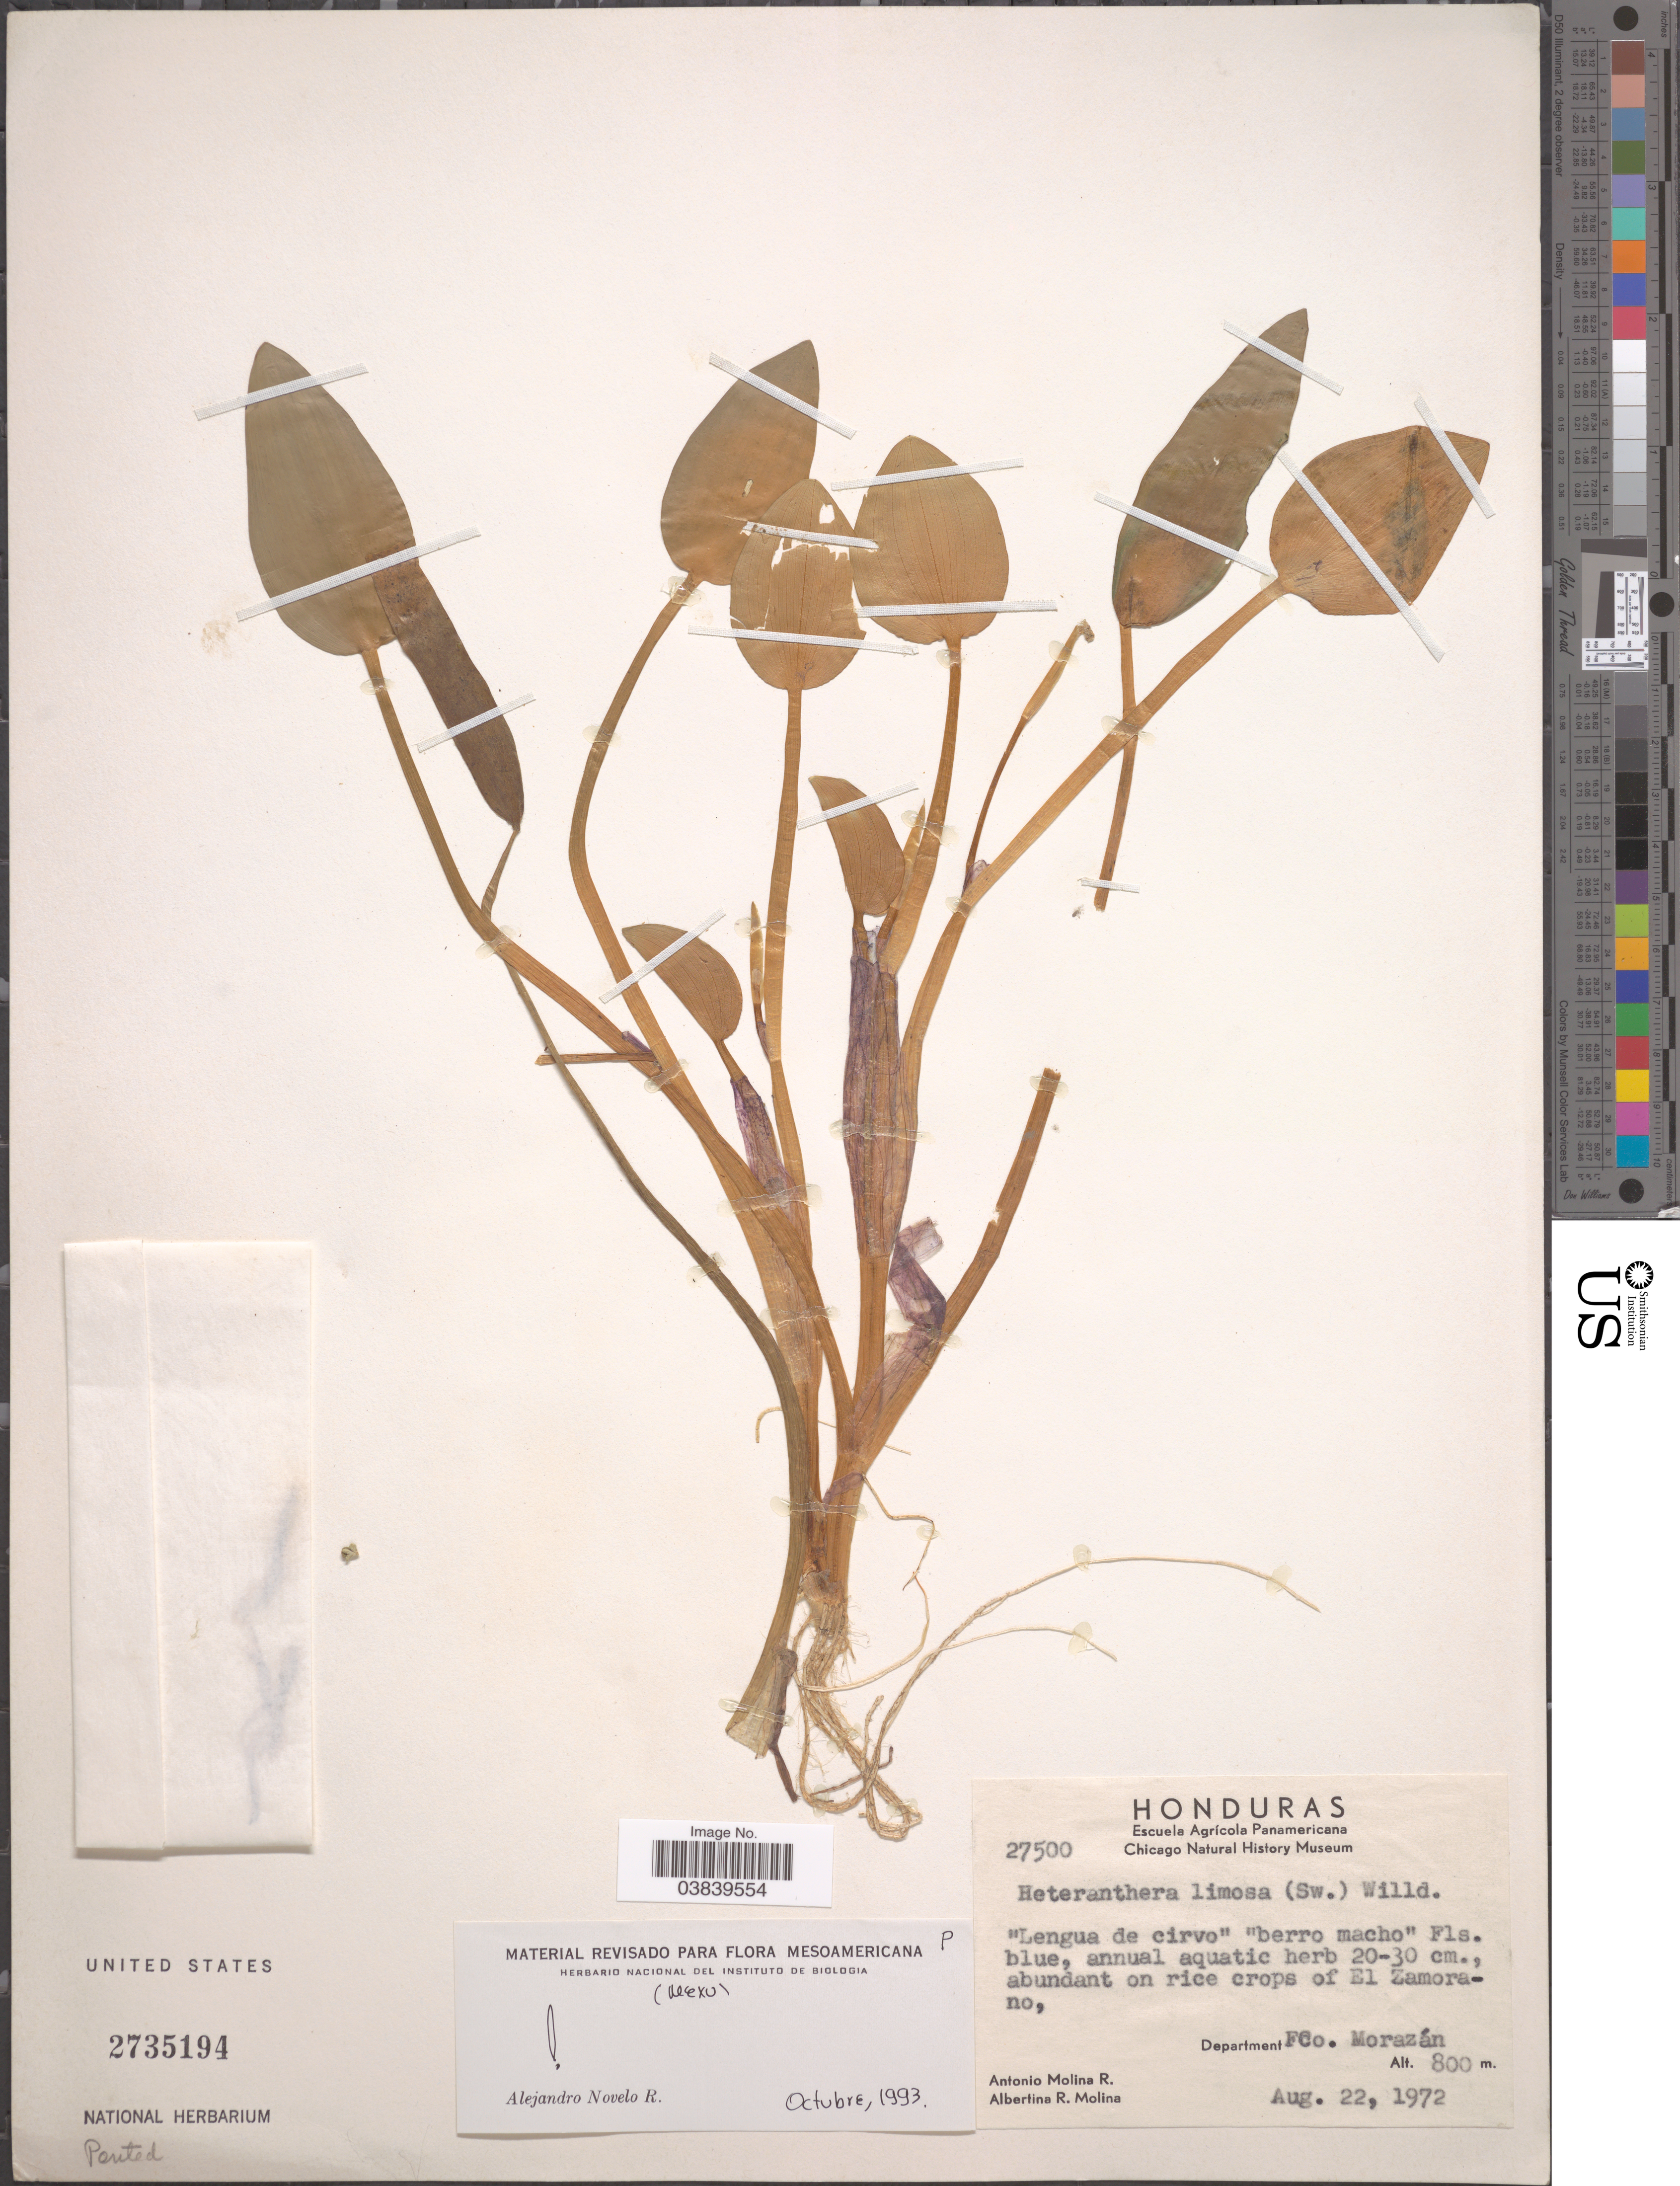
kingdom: Plantae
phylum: Tracheophyta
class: Liliopsida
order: Commelinales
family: Pontederiaceae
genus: Heteranthera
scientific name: Heteranthera limosa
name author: (Sw.) Willd.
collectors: A. Molina R. & A. R. Molina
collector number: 27500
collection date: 1972-08-22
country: Honduras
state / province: Fco. Morazán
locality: On rice crops of El Zamorano, Department Fco. Morazán.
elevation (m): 800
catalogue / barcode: US 2735194